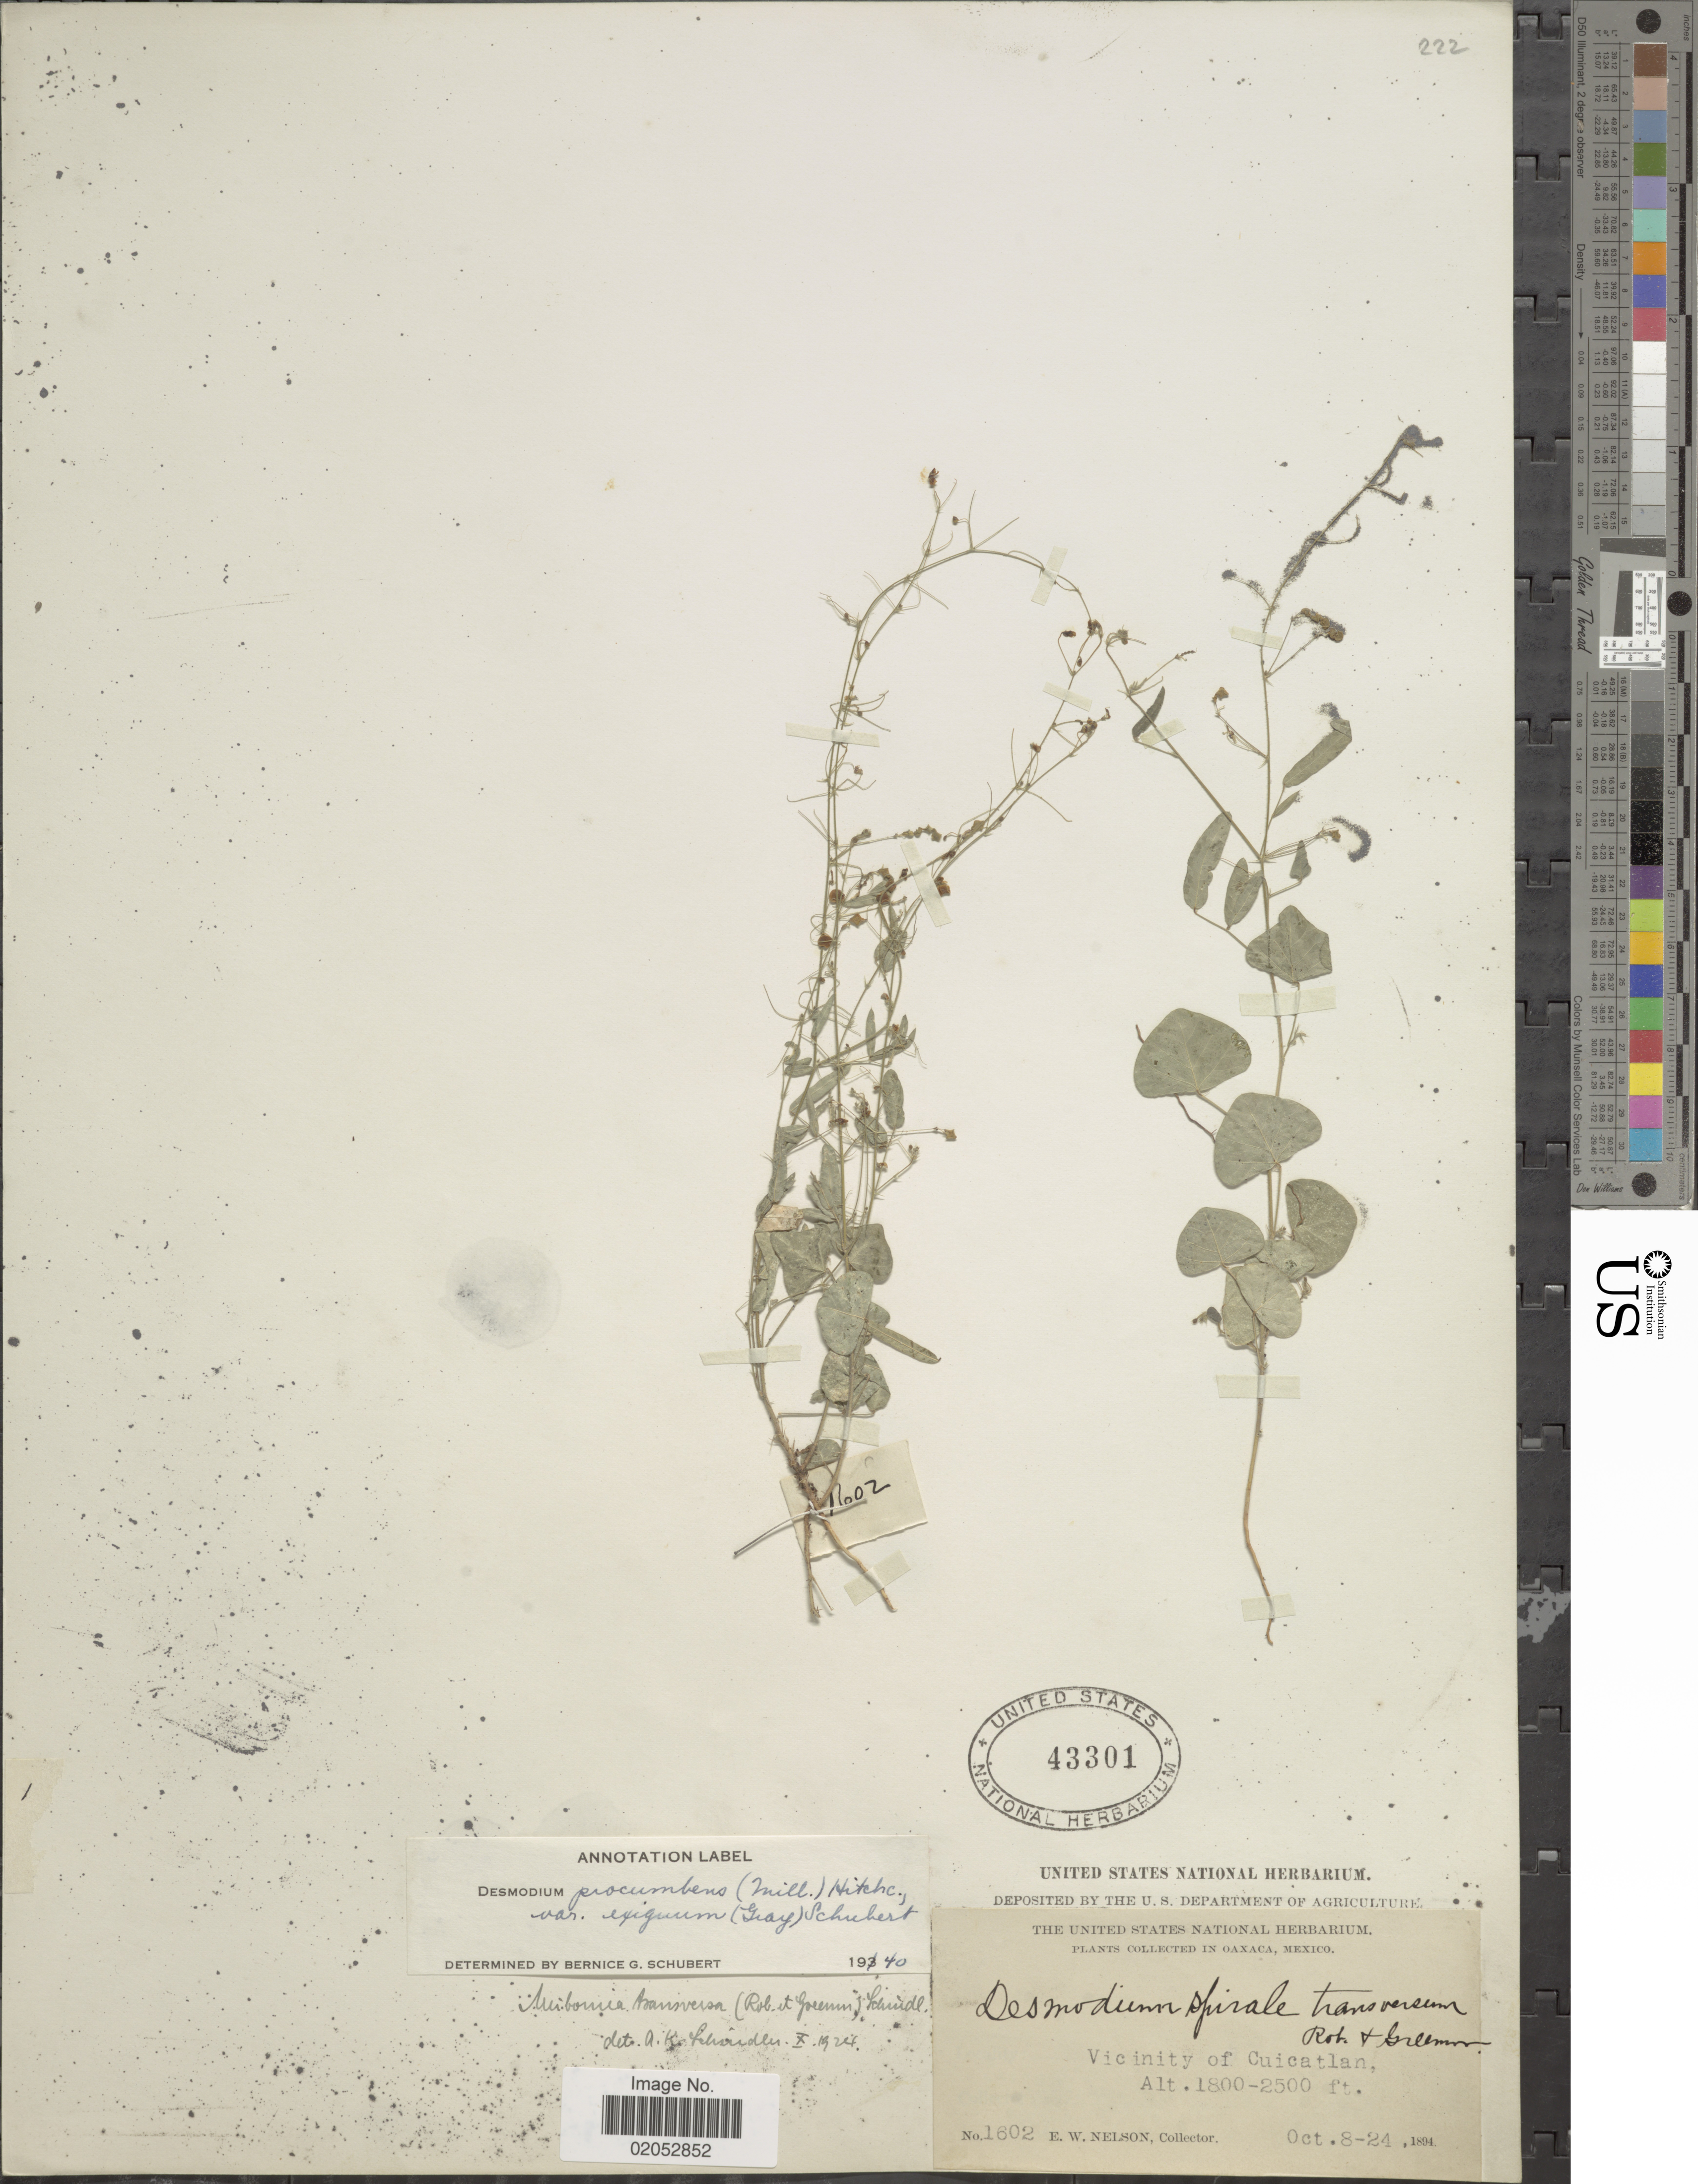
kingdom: Plantae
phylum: Tracheophyta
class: Magnoliopsida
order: Fabales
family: Fabaceae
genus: Desmodium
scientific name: Desmodium procumbens var. exiguum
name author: (A. Gray) B.G. Schub.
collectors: E. W. Nelson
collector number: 1602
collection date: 1894-10-08/1894-10-24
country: Mexico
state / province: Oaxaca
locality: Vicinity of Cuicatlan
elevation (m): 549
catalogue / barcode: US 43301